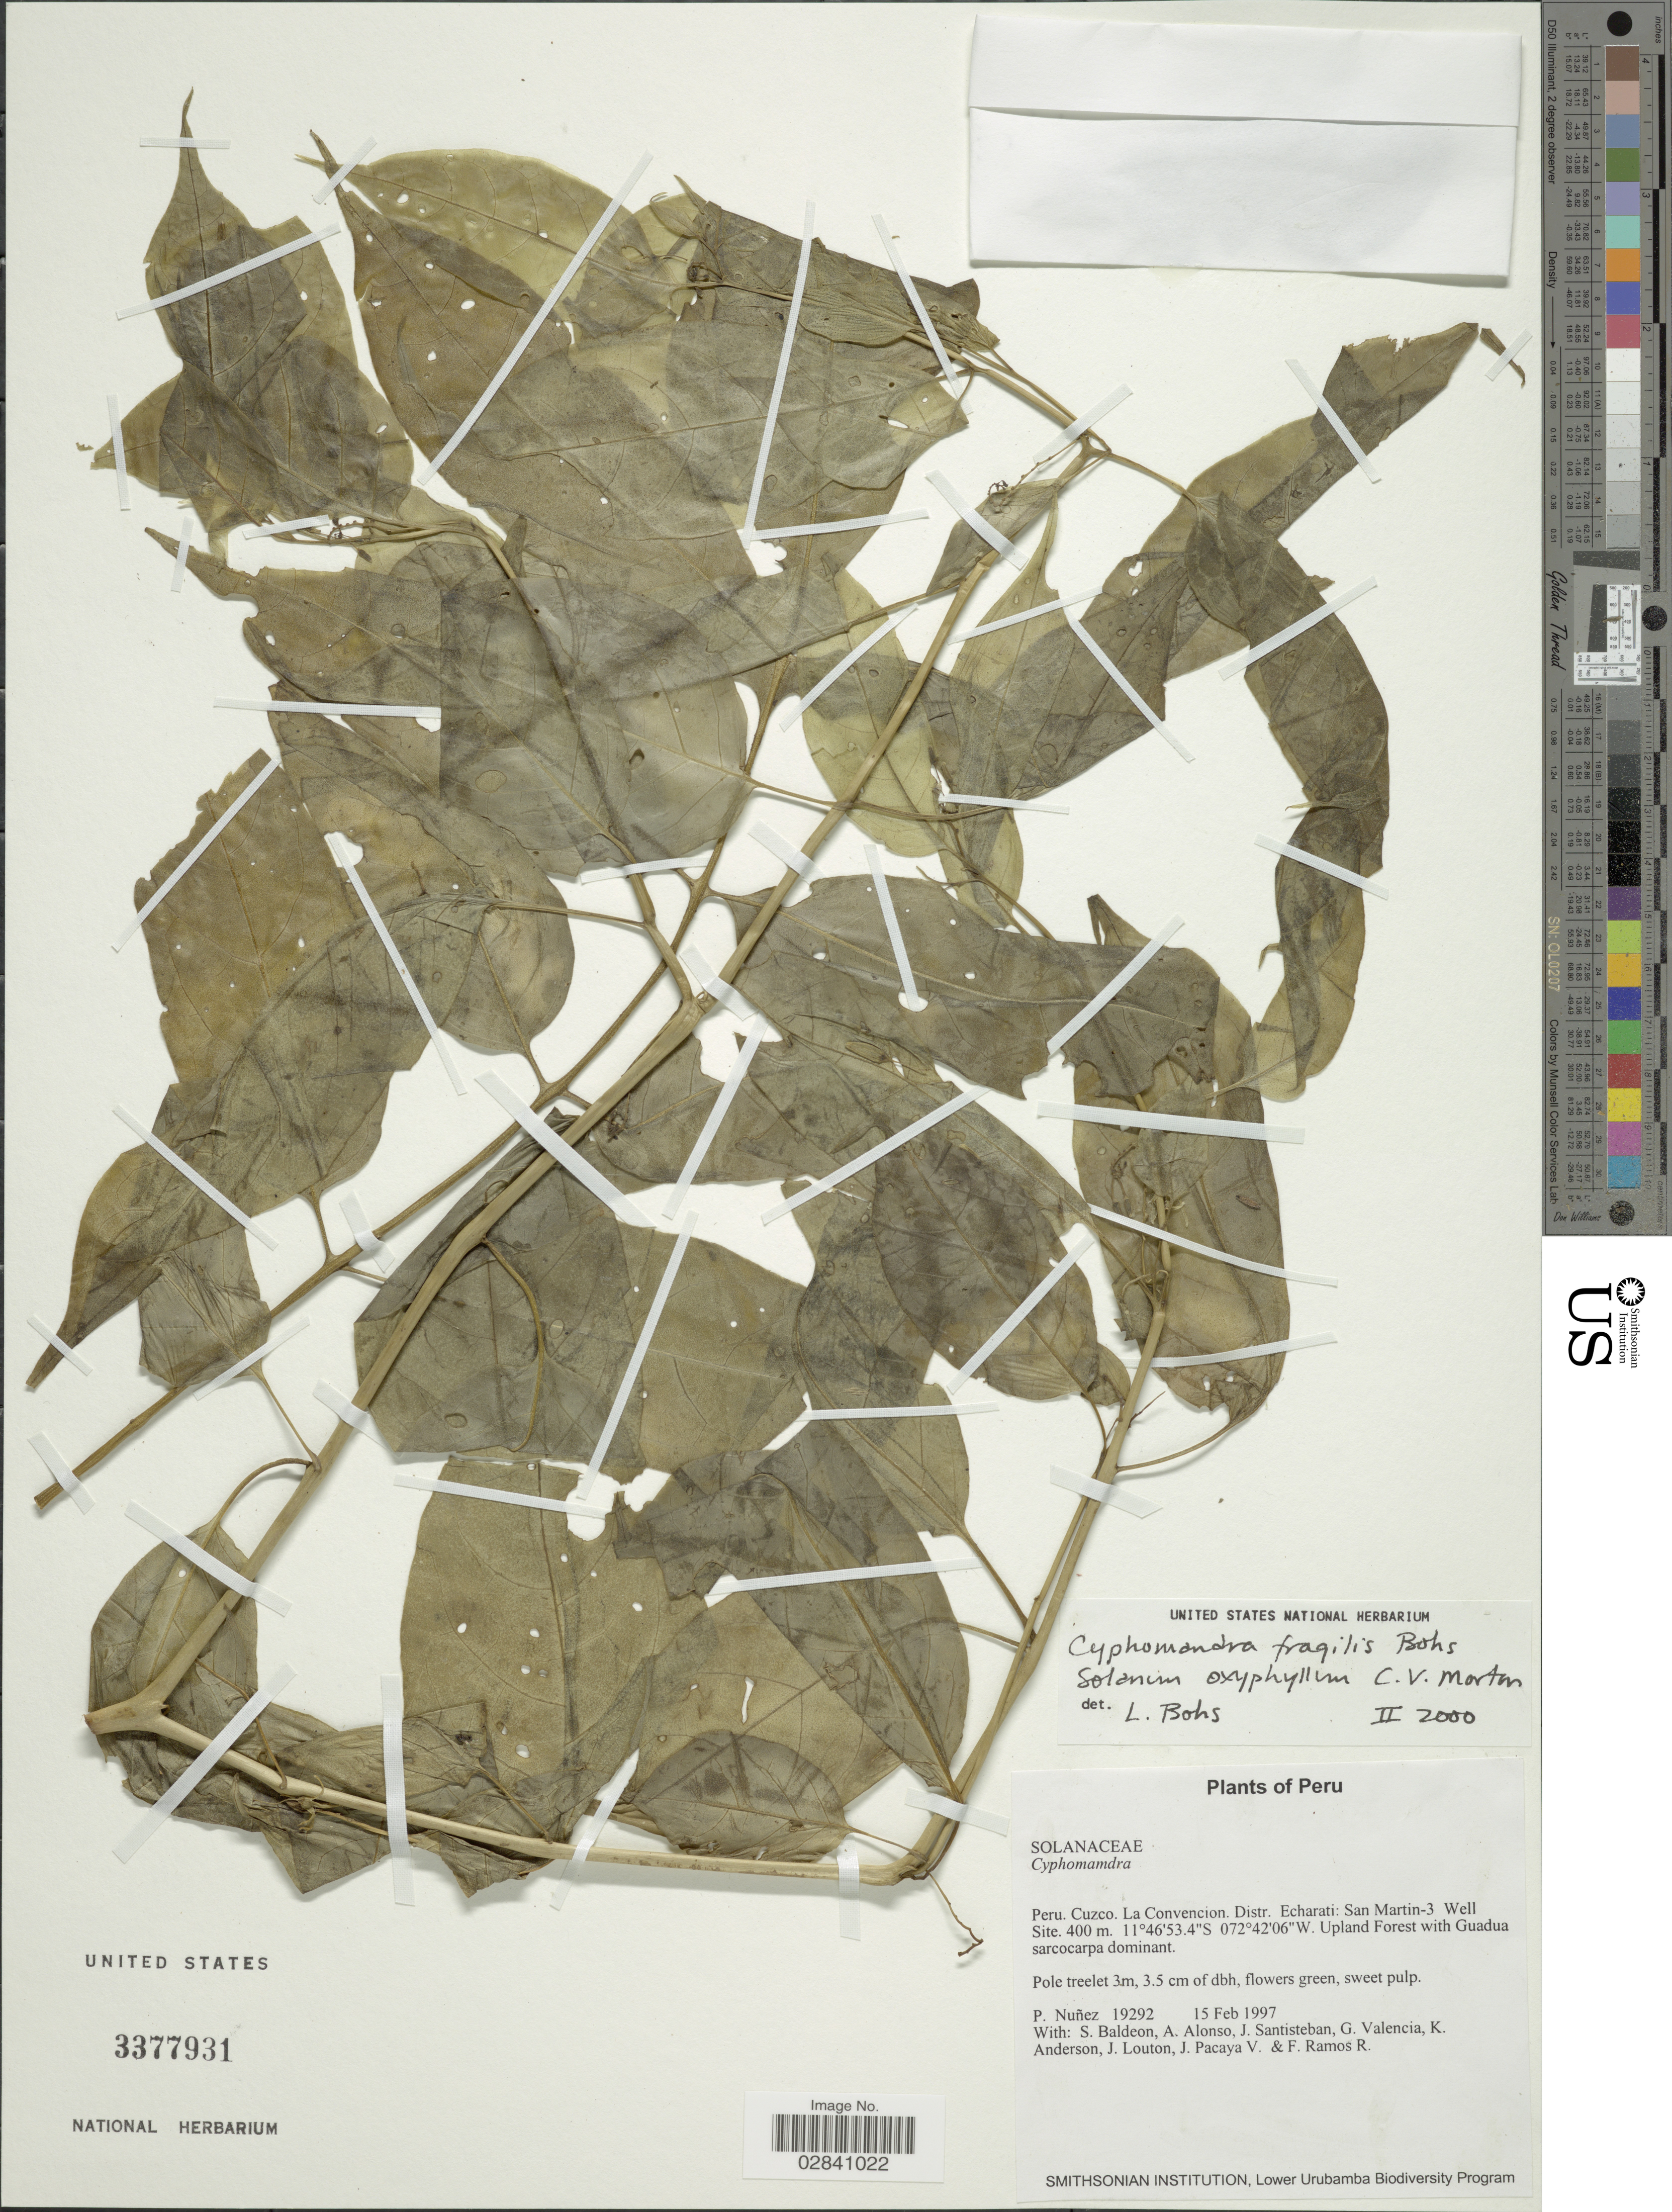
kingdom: Plantae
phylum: Tracheophyta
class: Magnoliopsida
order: Solanales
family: Solanaceae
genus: Cyphomandra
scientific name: Cyphomandra fragilis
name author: Bohs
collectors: P. Nuñez V., S. Baldeon, A. Alonso, J. Santisteban & et al.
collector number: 19292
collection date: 1997-02-15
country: Peru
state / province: Cusco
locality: Cuzco. La Convencion. Distr. Echarati: San Martin-3 Well Site.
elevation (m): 400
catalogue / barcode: US 3377931